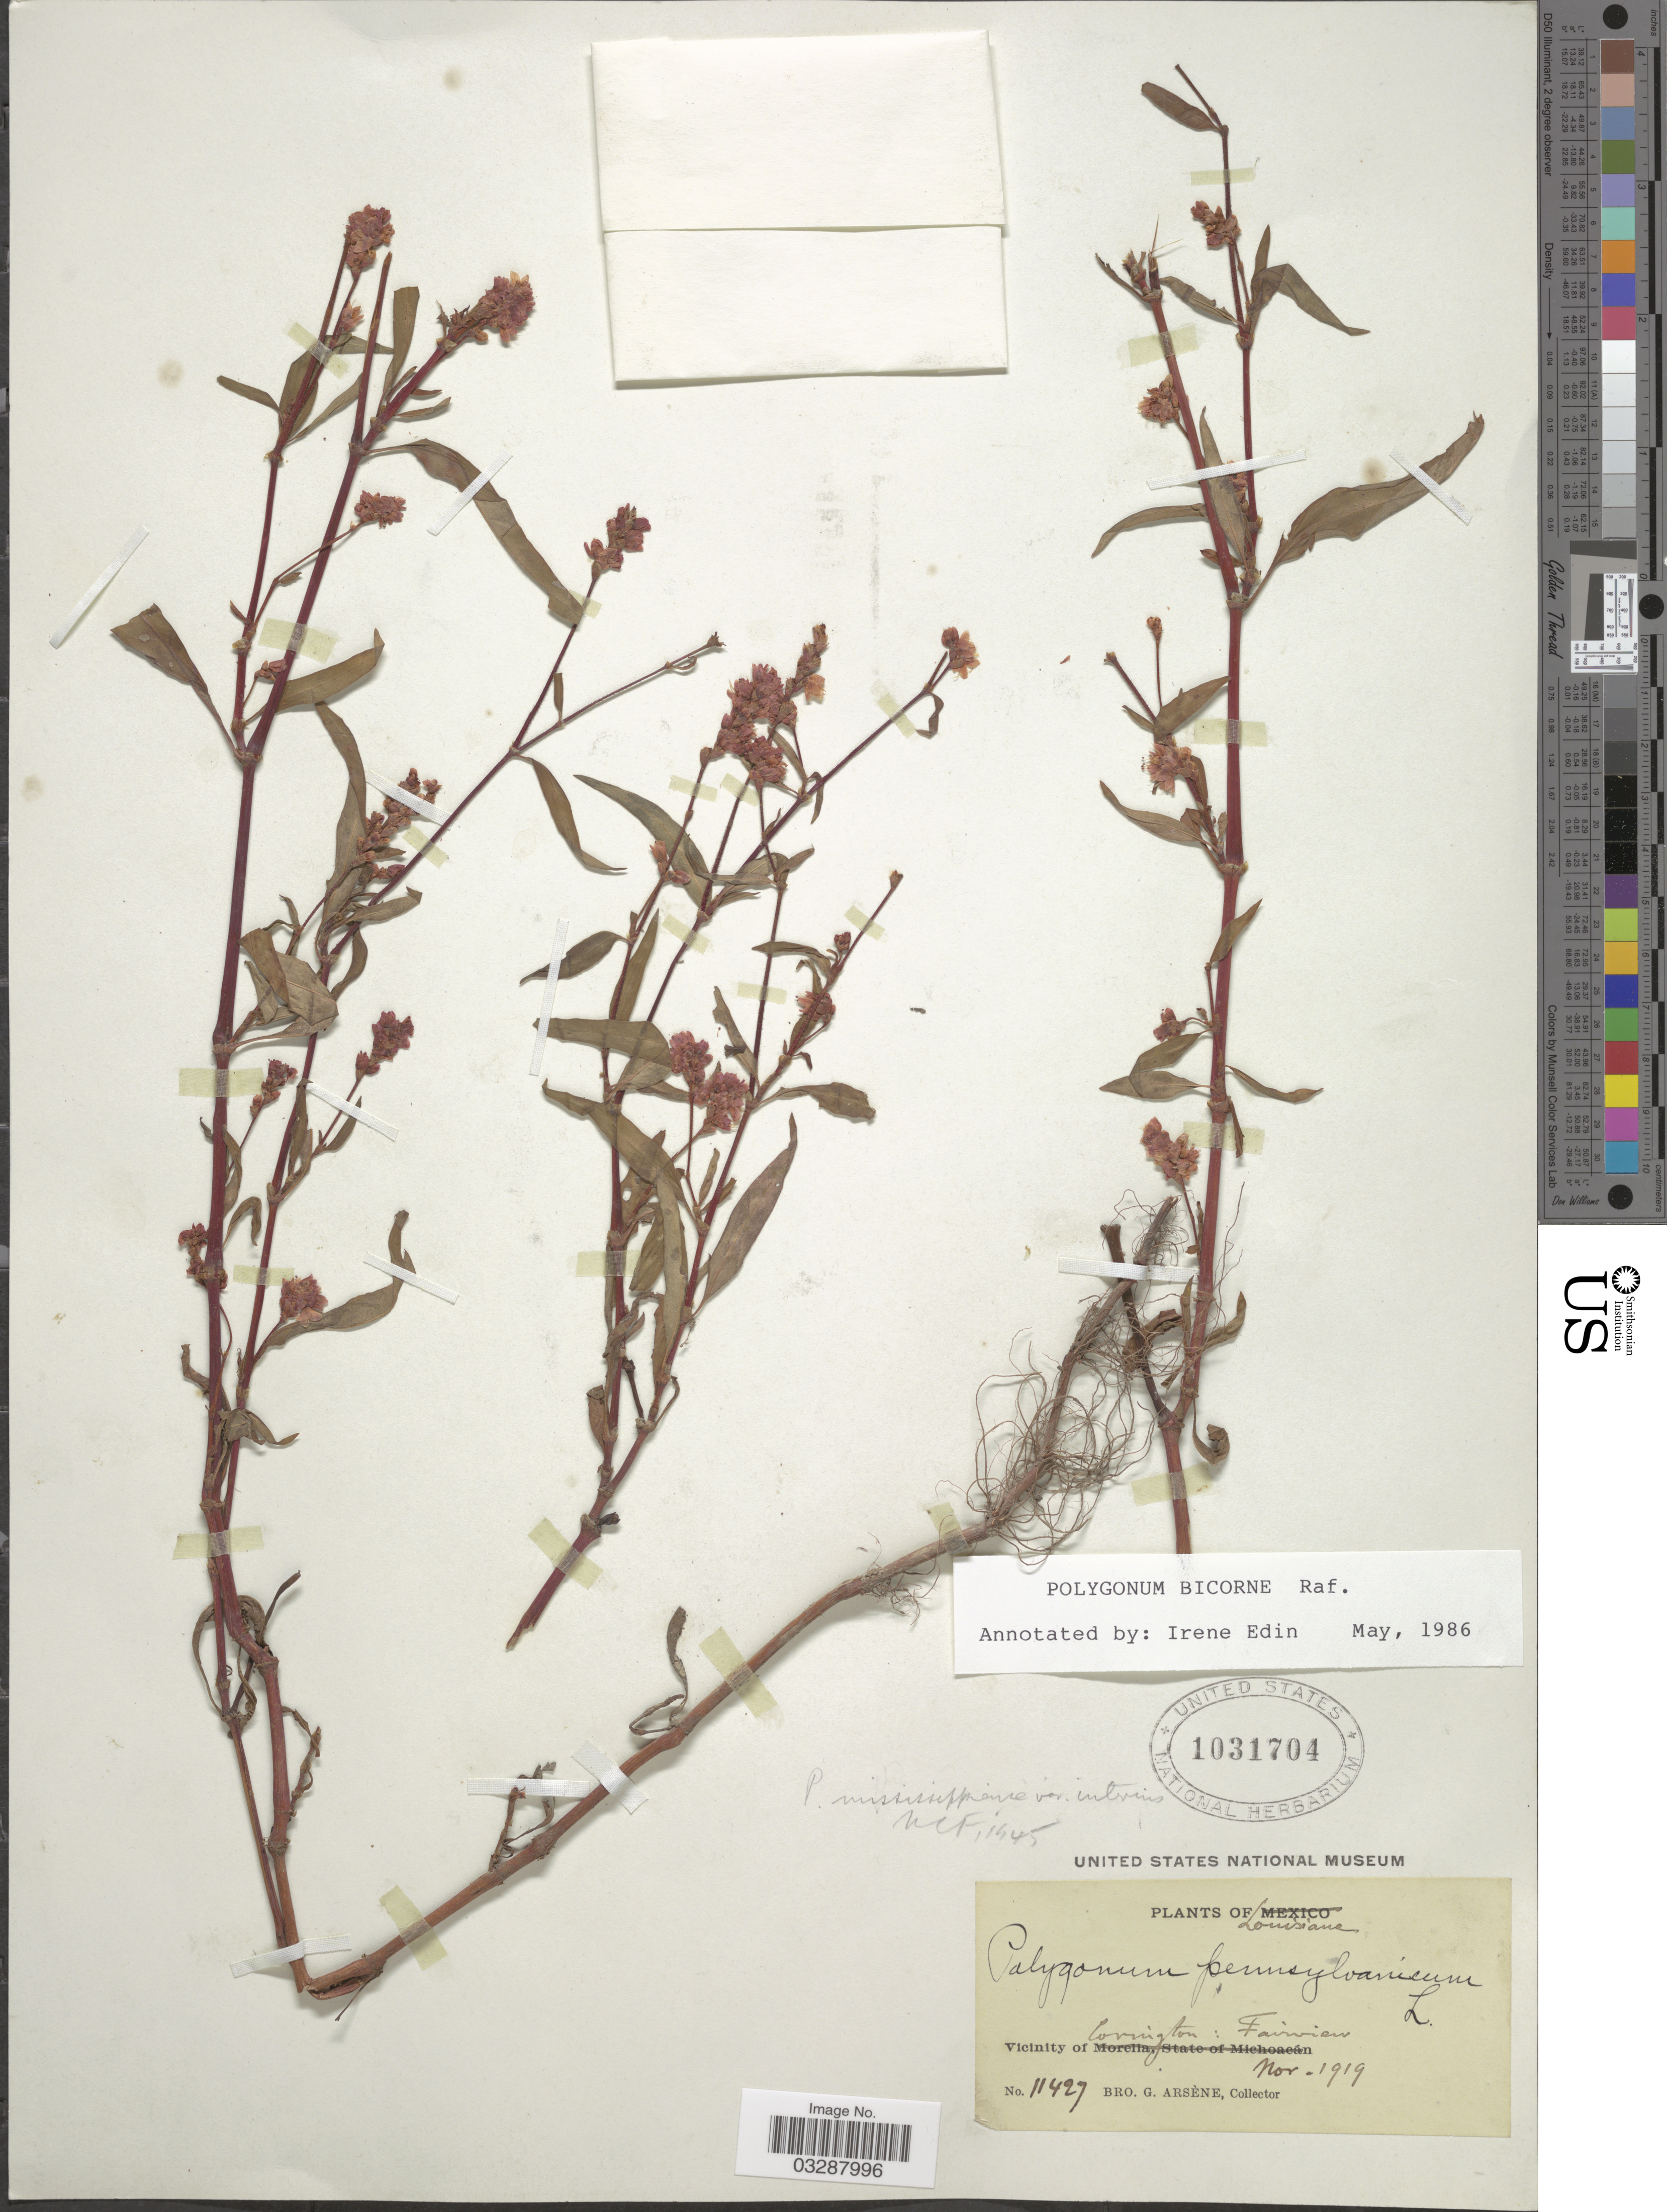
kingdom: Plantae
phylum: Tracheophyta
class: Magnoliopsida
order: Caryophyllales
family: Polygonaceae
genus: Persicaria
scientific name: Persicaria bicornis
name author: (Raf.) Nieuwl.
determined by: Atha, D. E.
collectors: Bro. G. Arsène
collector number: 11427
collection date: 1919-11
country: United States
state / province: Louisiana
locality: Vicinity of Covington: Fairview.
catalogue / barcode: US 1031704